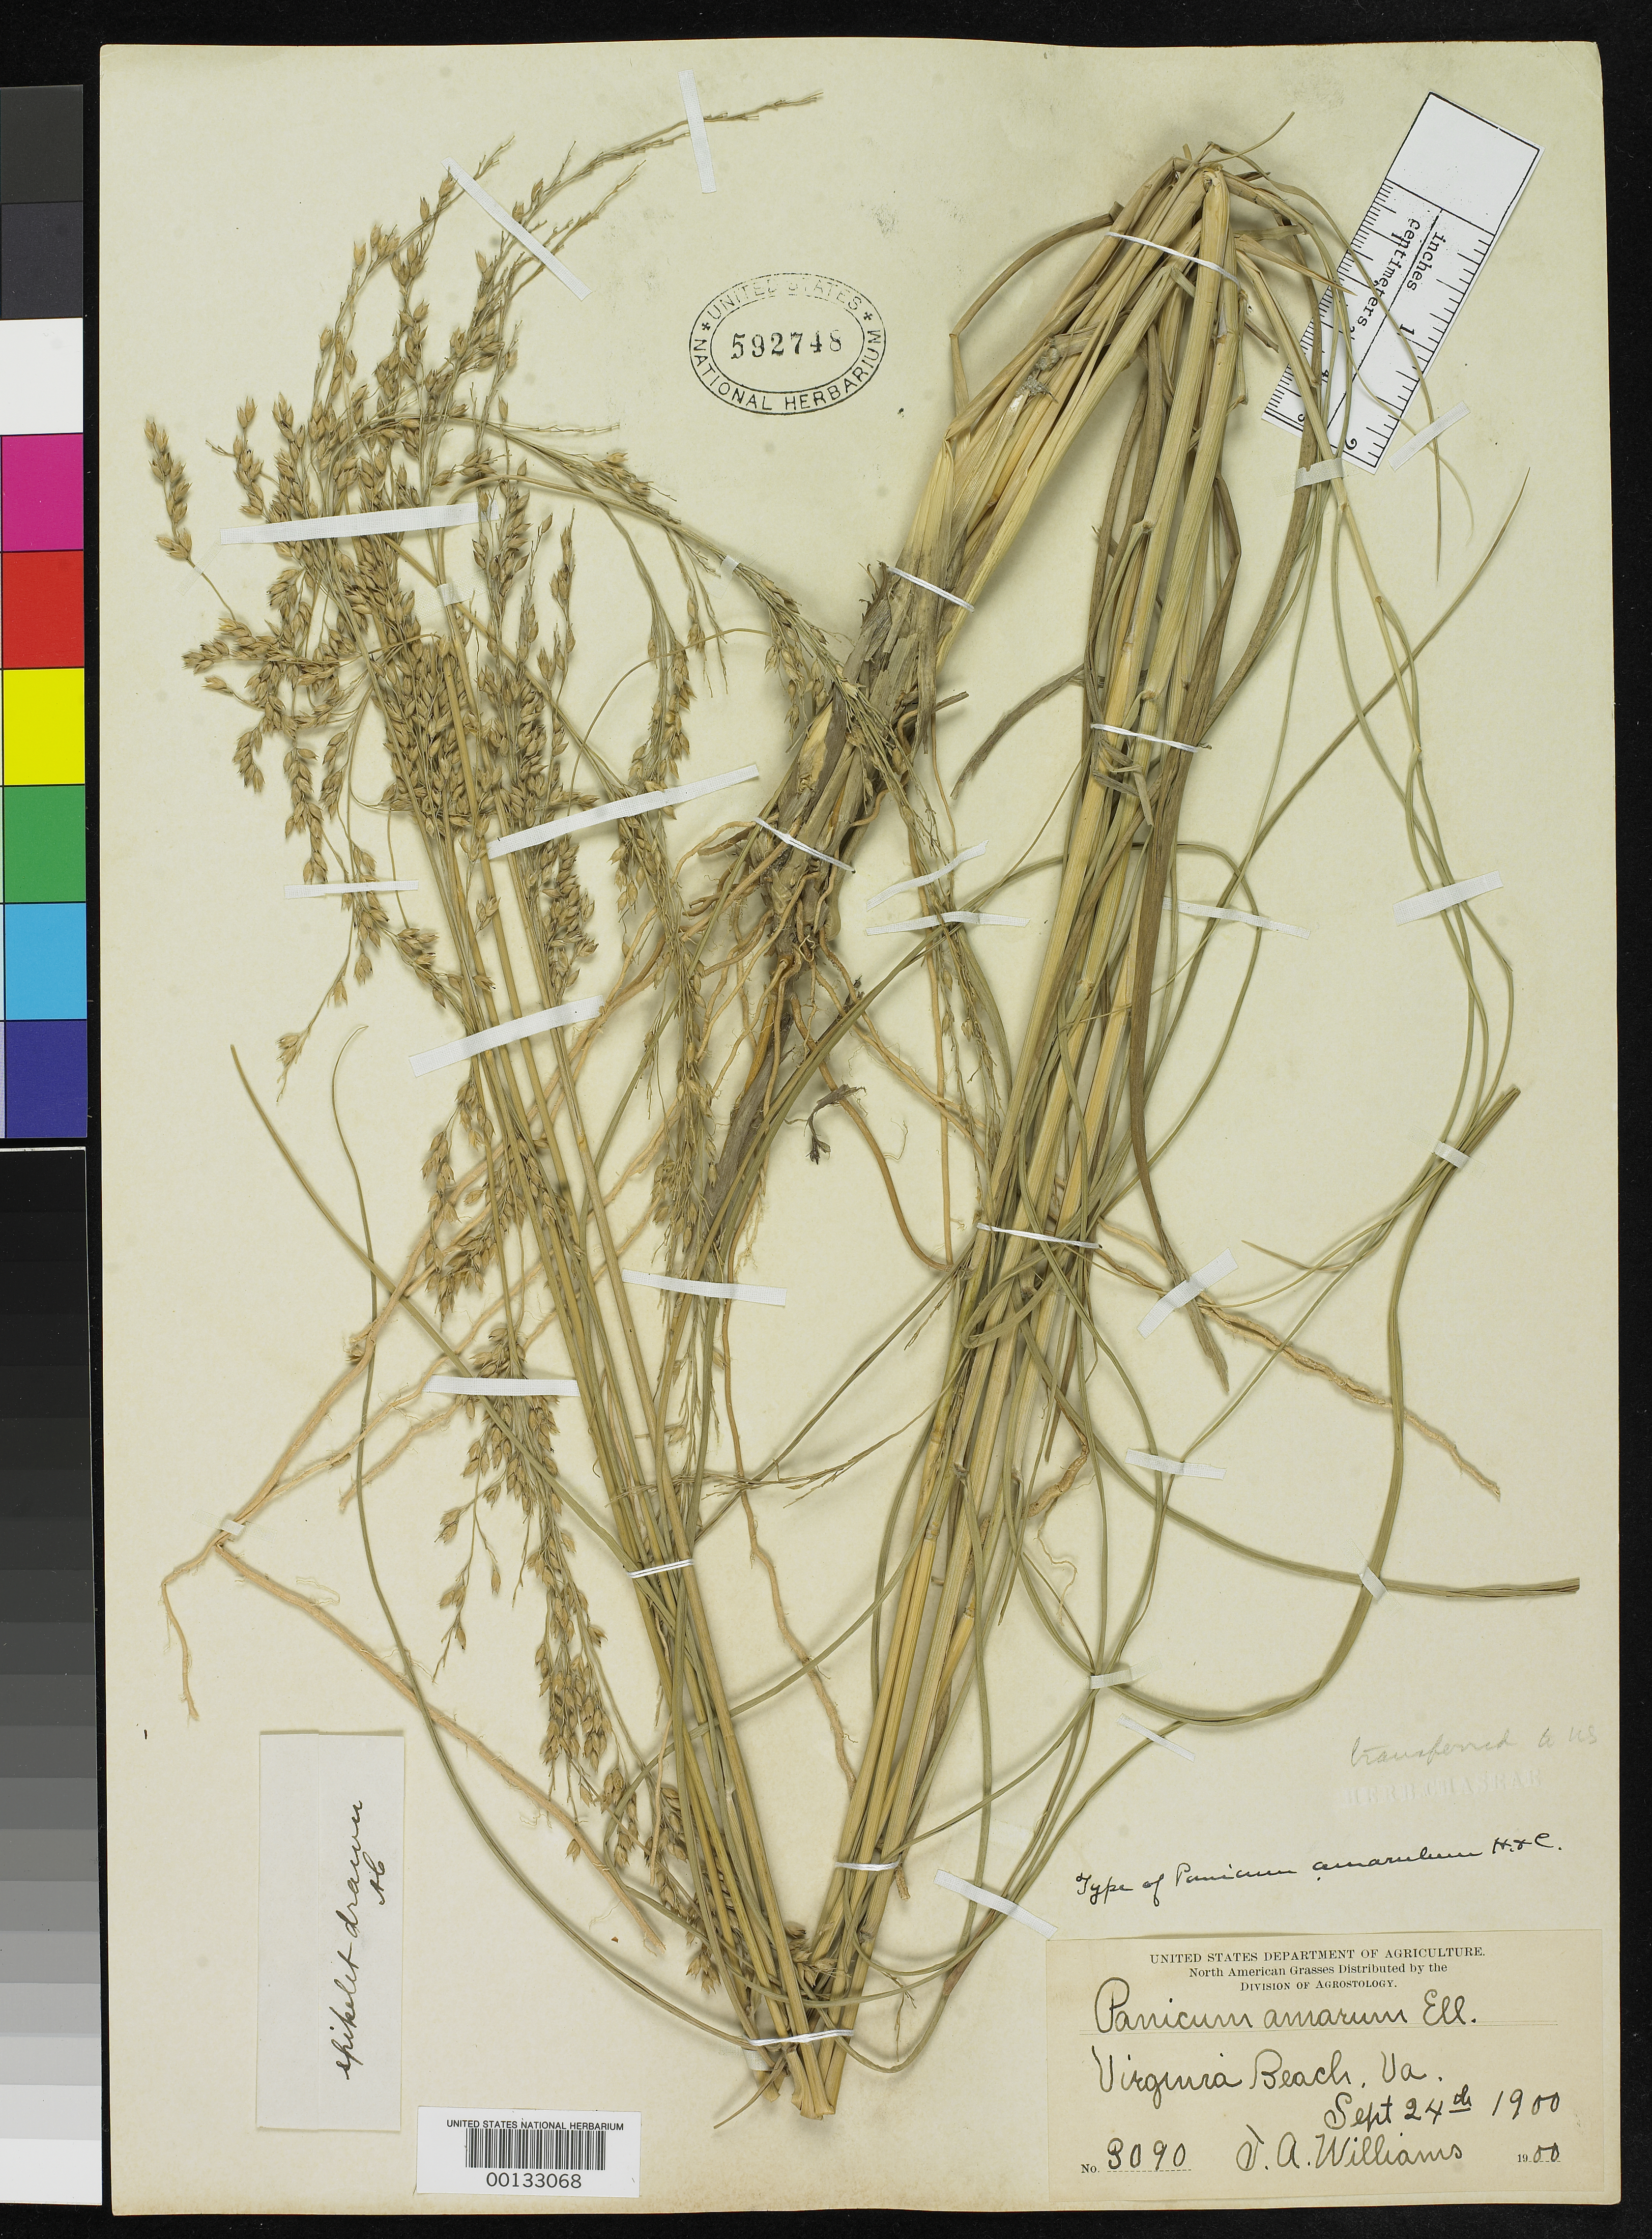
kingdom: Plantae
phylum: Tracheophyta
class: Liliopsida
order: Poales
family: Poaceae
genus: Panicum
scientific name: Panicum amarulum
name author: Hitchc. & Chase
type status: Holotype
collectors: T. A. Williams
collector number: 3090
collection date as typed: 24 Sep 1900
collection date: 1900-09-24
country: United States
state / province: Virginia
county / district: City of Virginia Beach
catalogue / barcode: US 592748